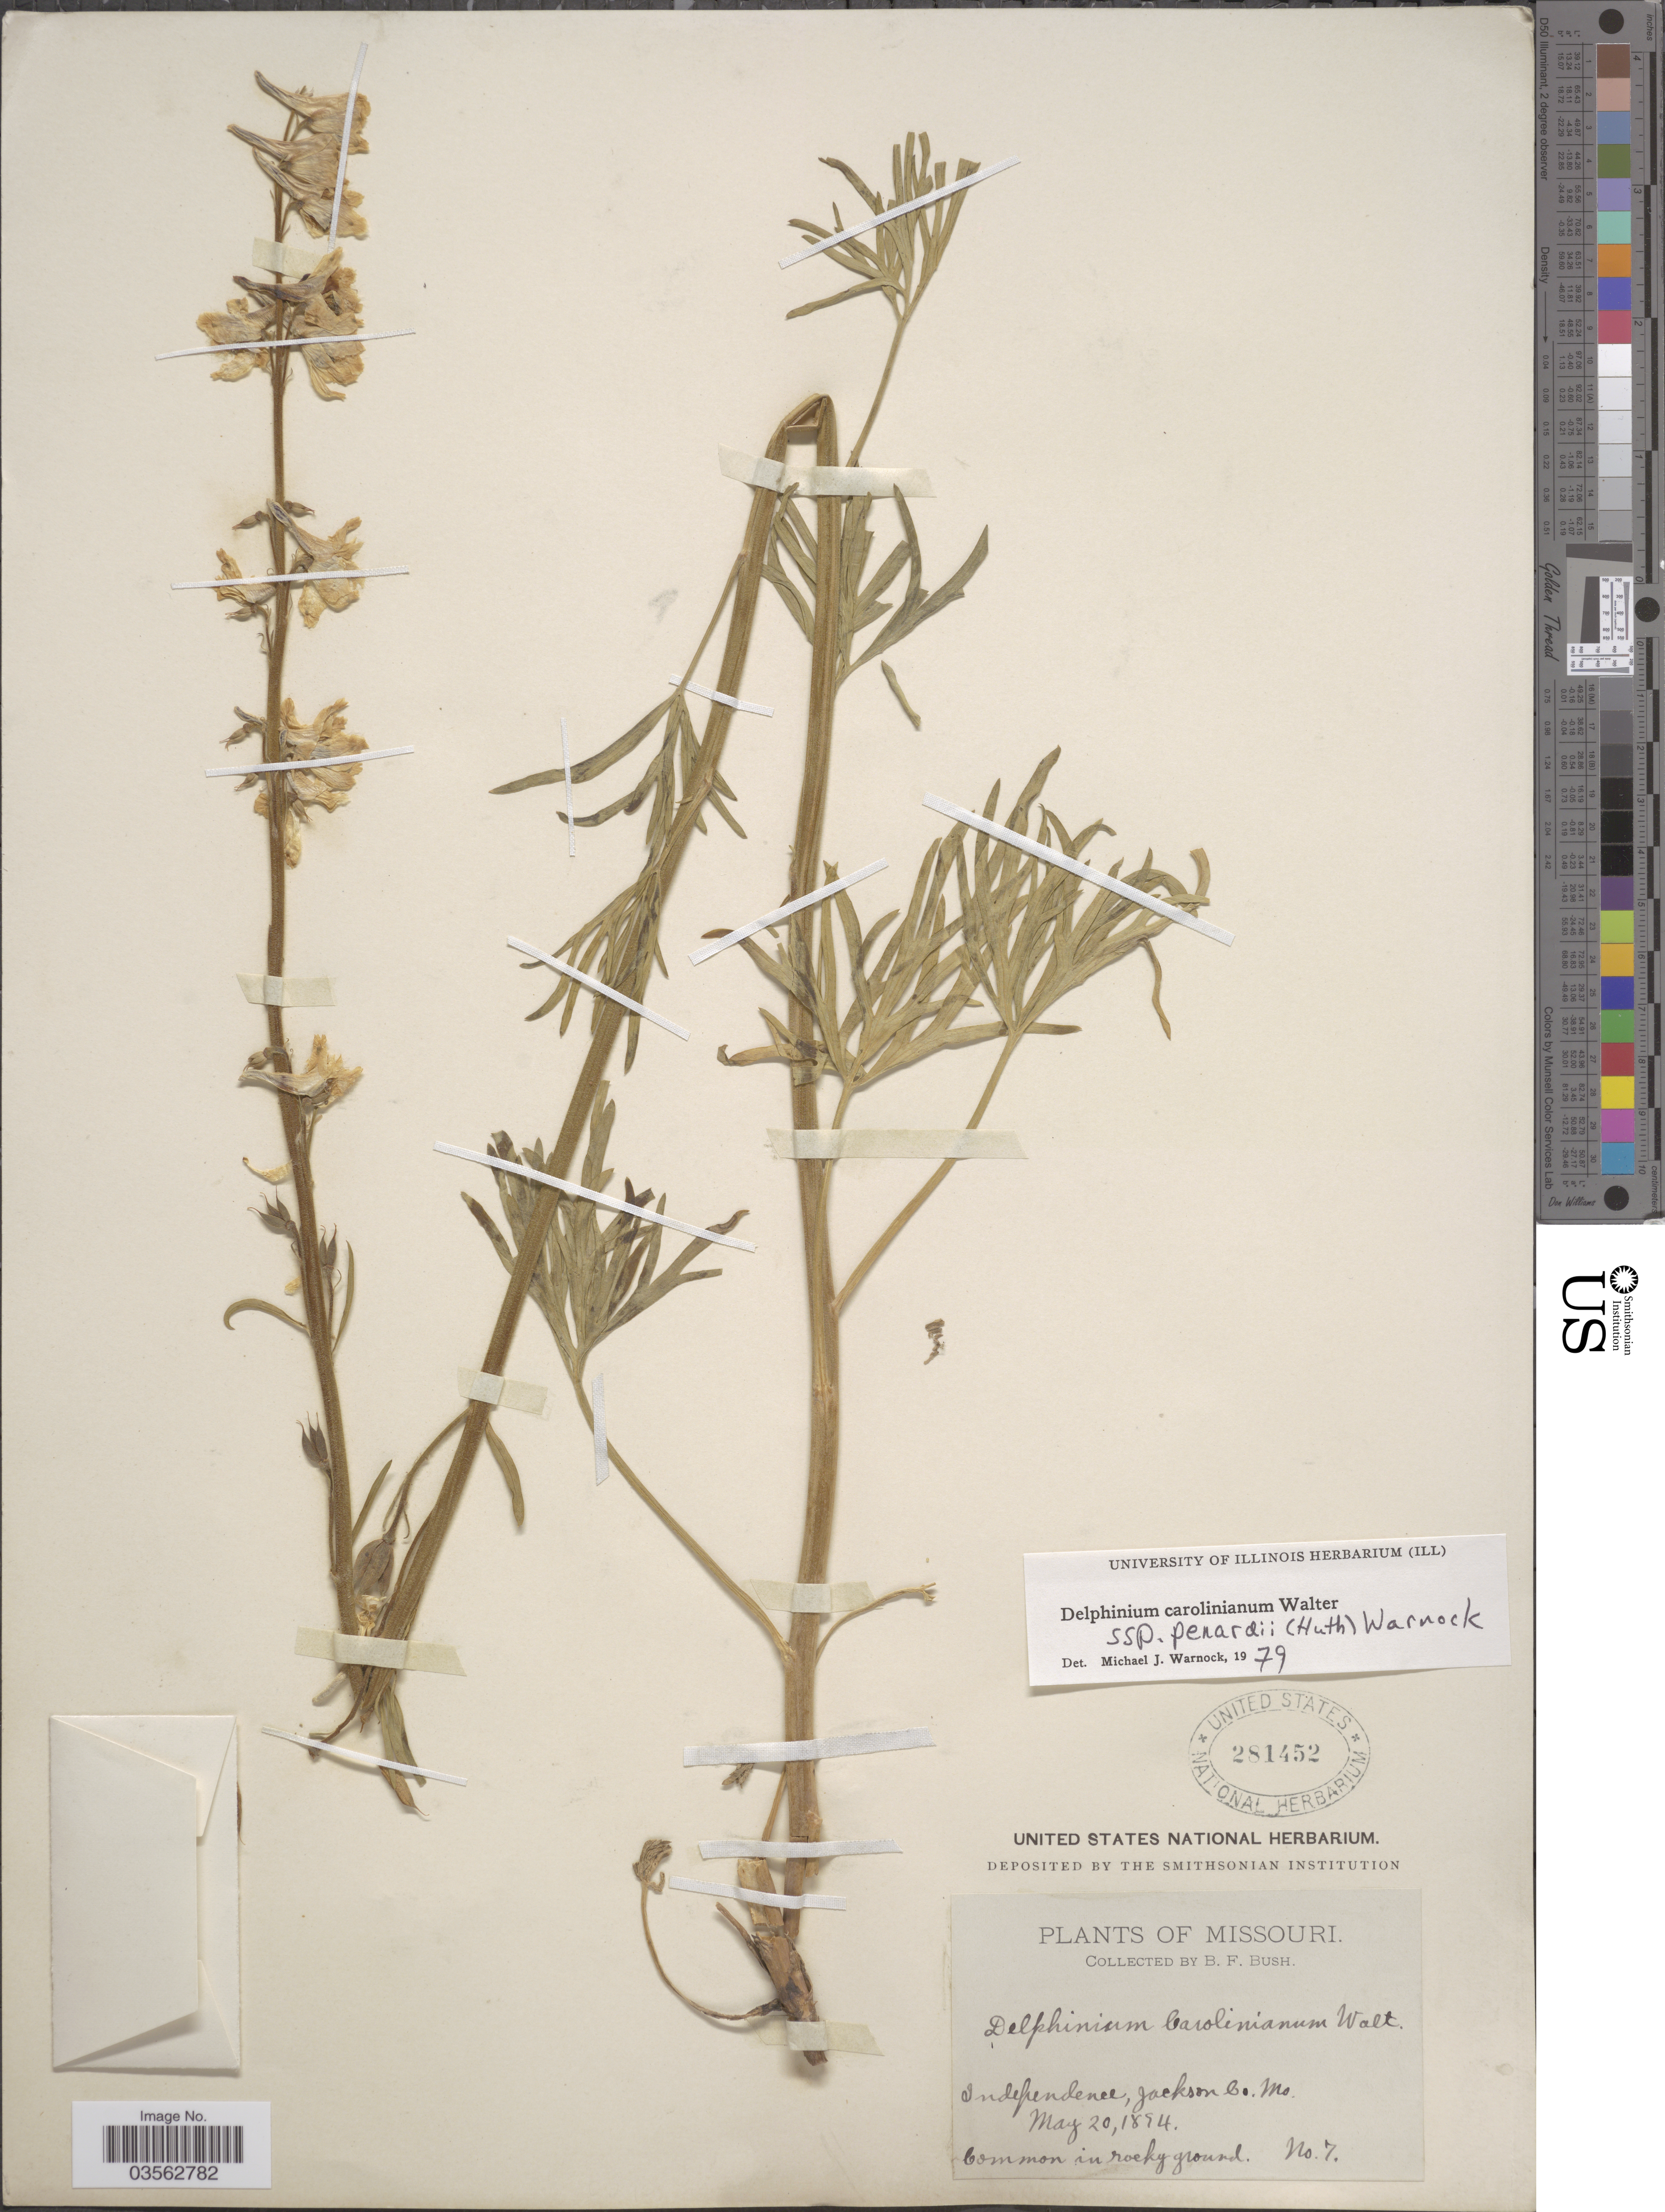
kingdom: Plantae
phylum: Tracheophyta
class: Magnoliopsida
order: Ranunculales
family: Ranunculaceae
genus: Delphinium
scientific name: Delphinium carolinianum subsp. penardii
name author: (Huth) M.J. Warnock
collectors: B. F. Bush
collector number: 7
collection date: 1894-05-20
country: United States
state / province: Missouri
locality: Independence, Jackson Co.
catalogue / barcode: US 281452